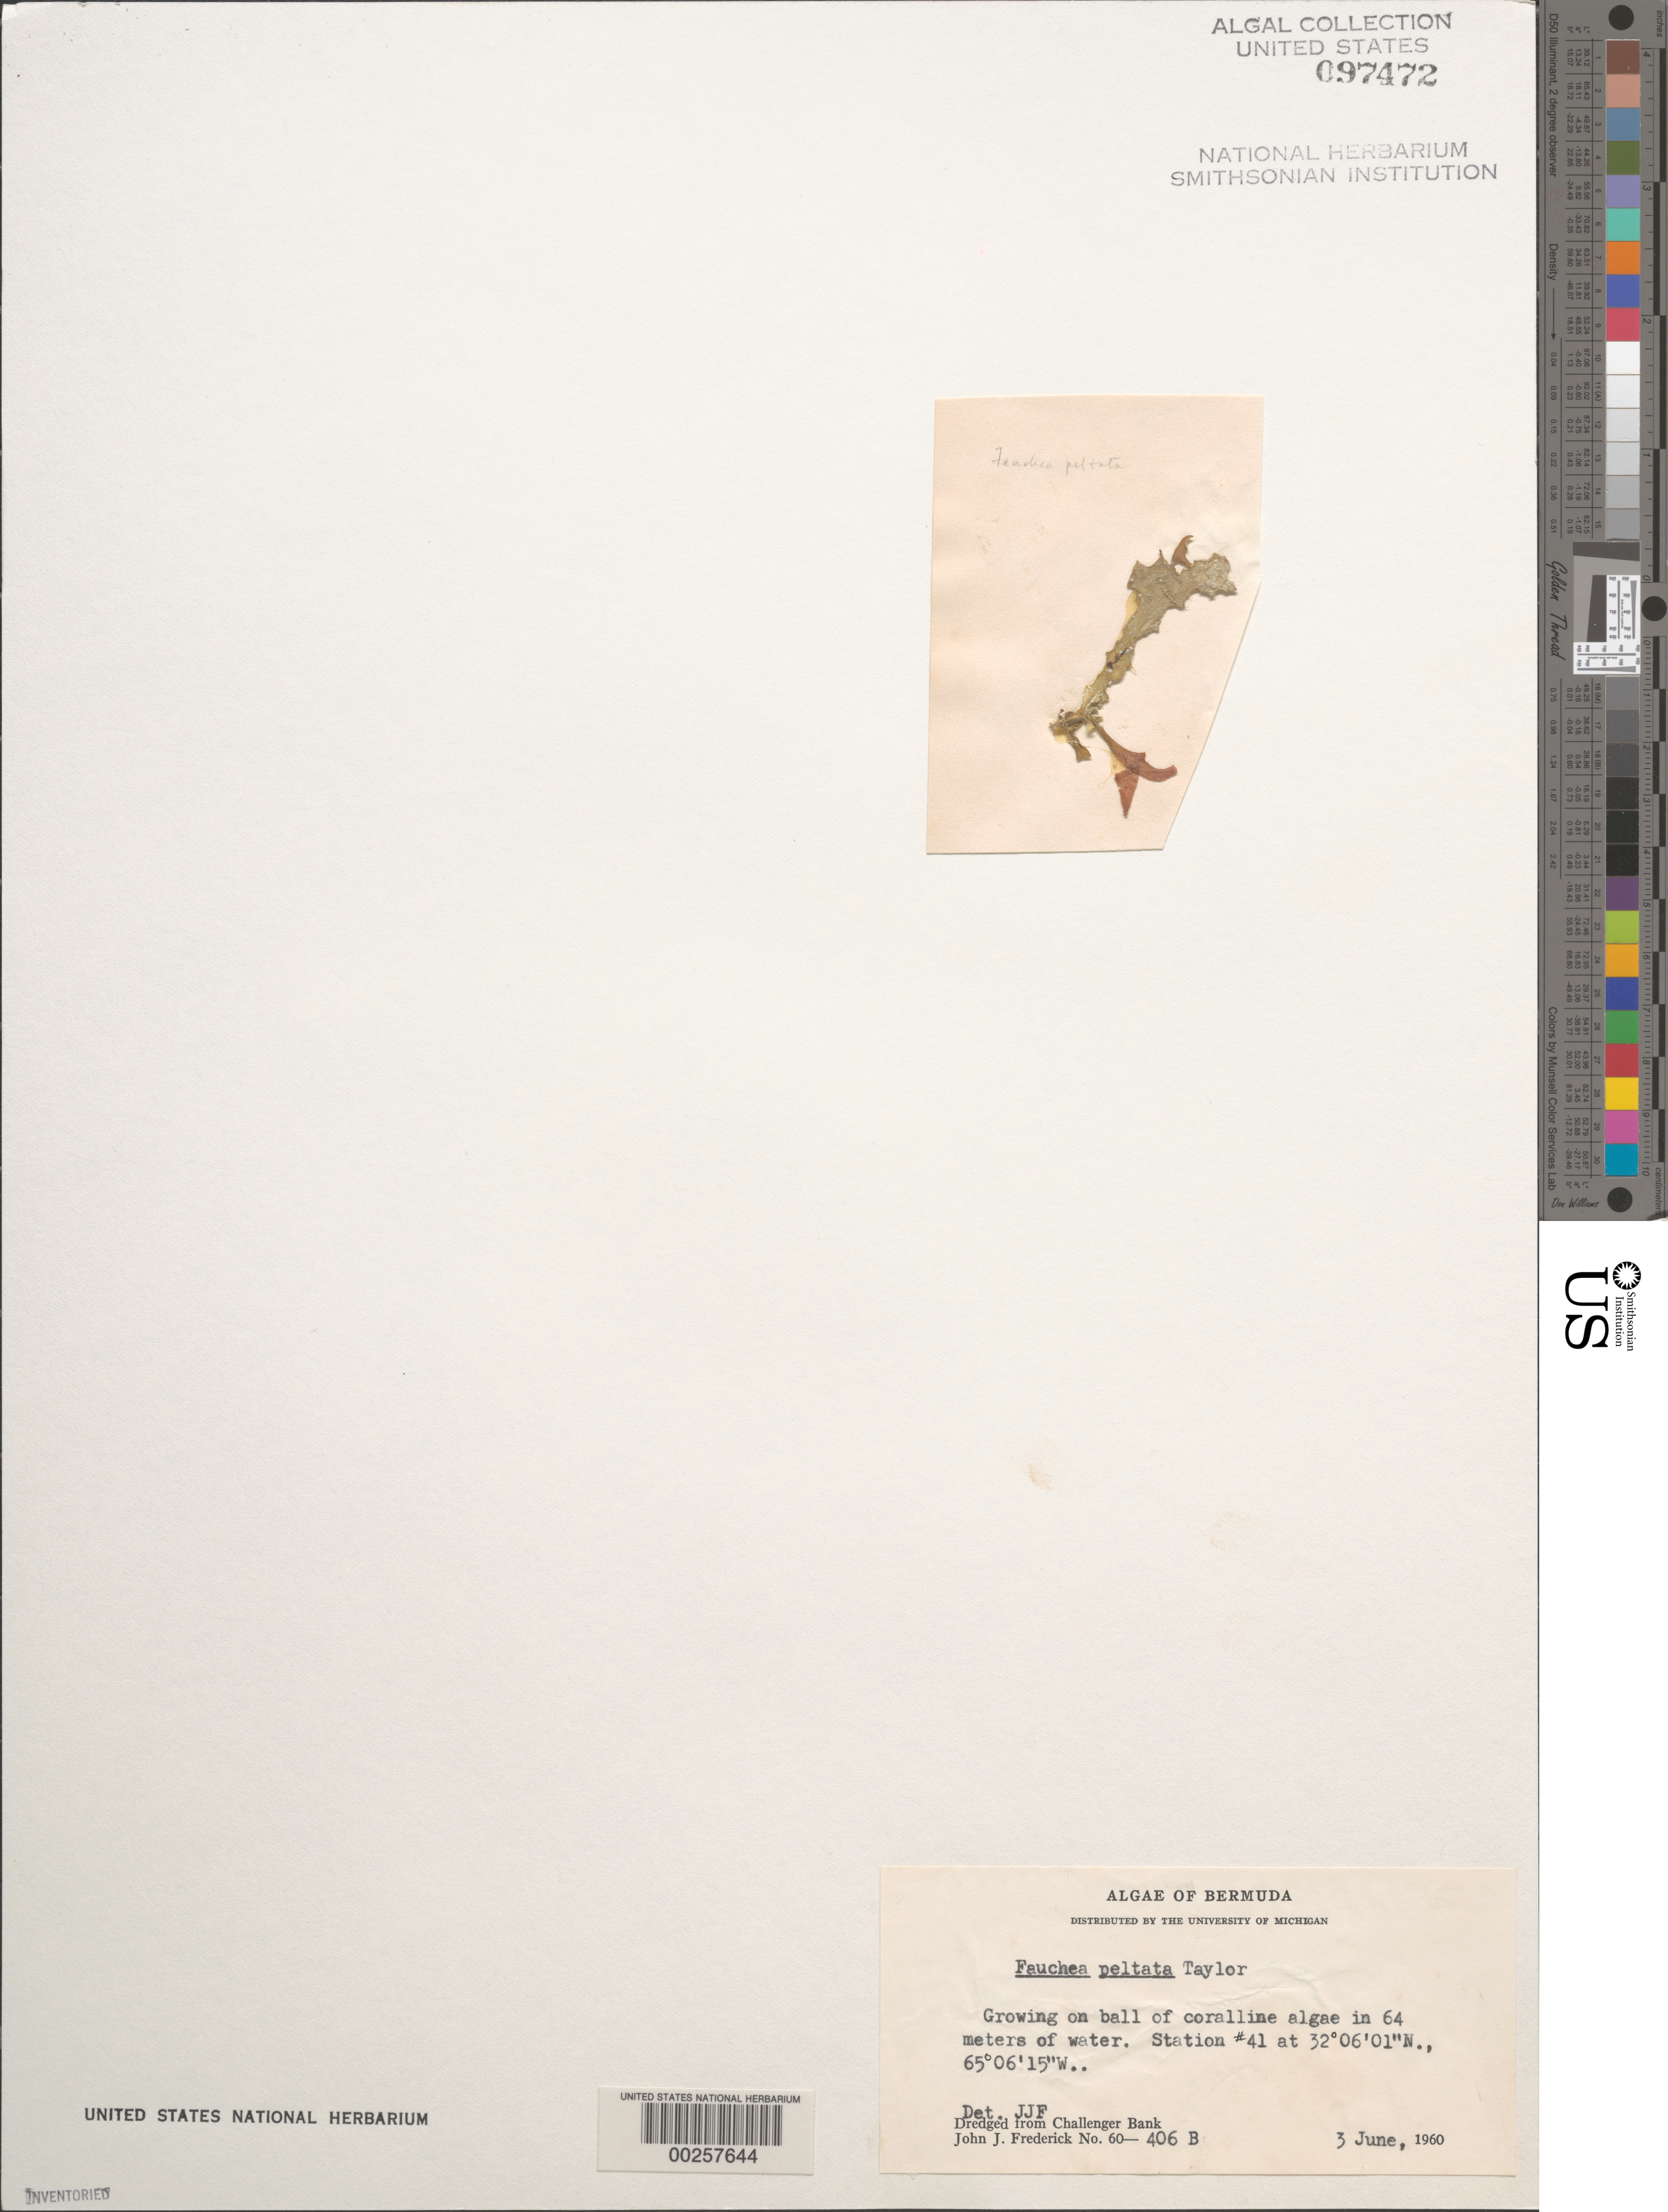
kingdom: Plantae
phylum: Rhodophyta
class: Florideophyceae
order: Rhodymeniales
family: Hymenocladiaceae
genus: Asteromenia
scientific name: Asteromenia peltata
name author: (W.R. Taylor) Huisman & A.J.K. Millar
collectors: J. Frederick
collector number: JJF 60-406b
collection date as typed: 03 Jun 1960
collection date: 1960-06-03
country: Bermuda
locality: Challenger Bank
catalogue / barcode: US 97472